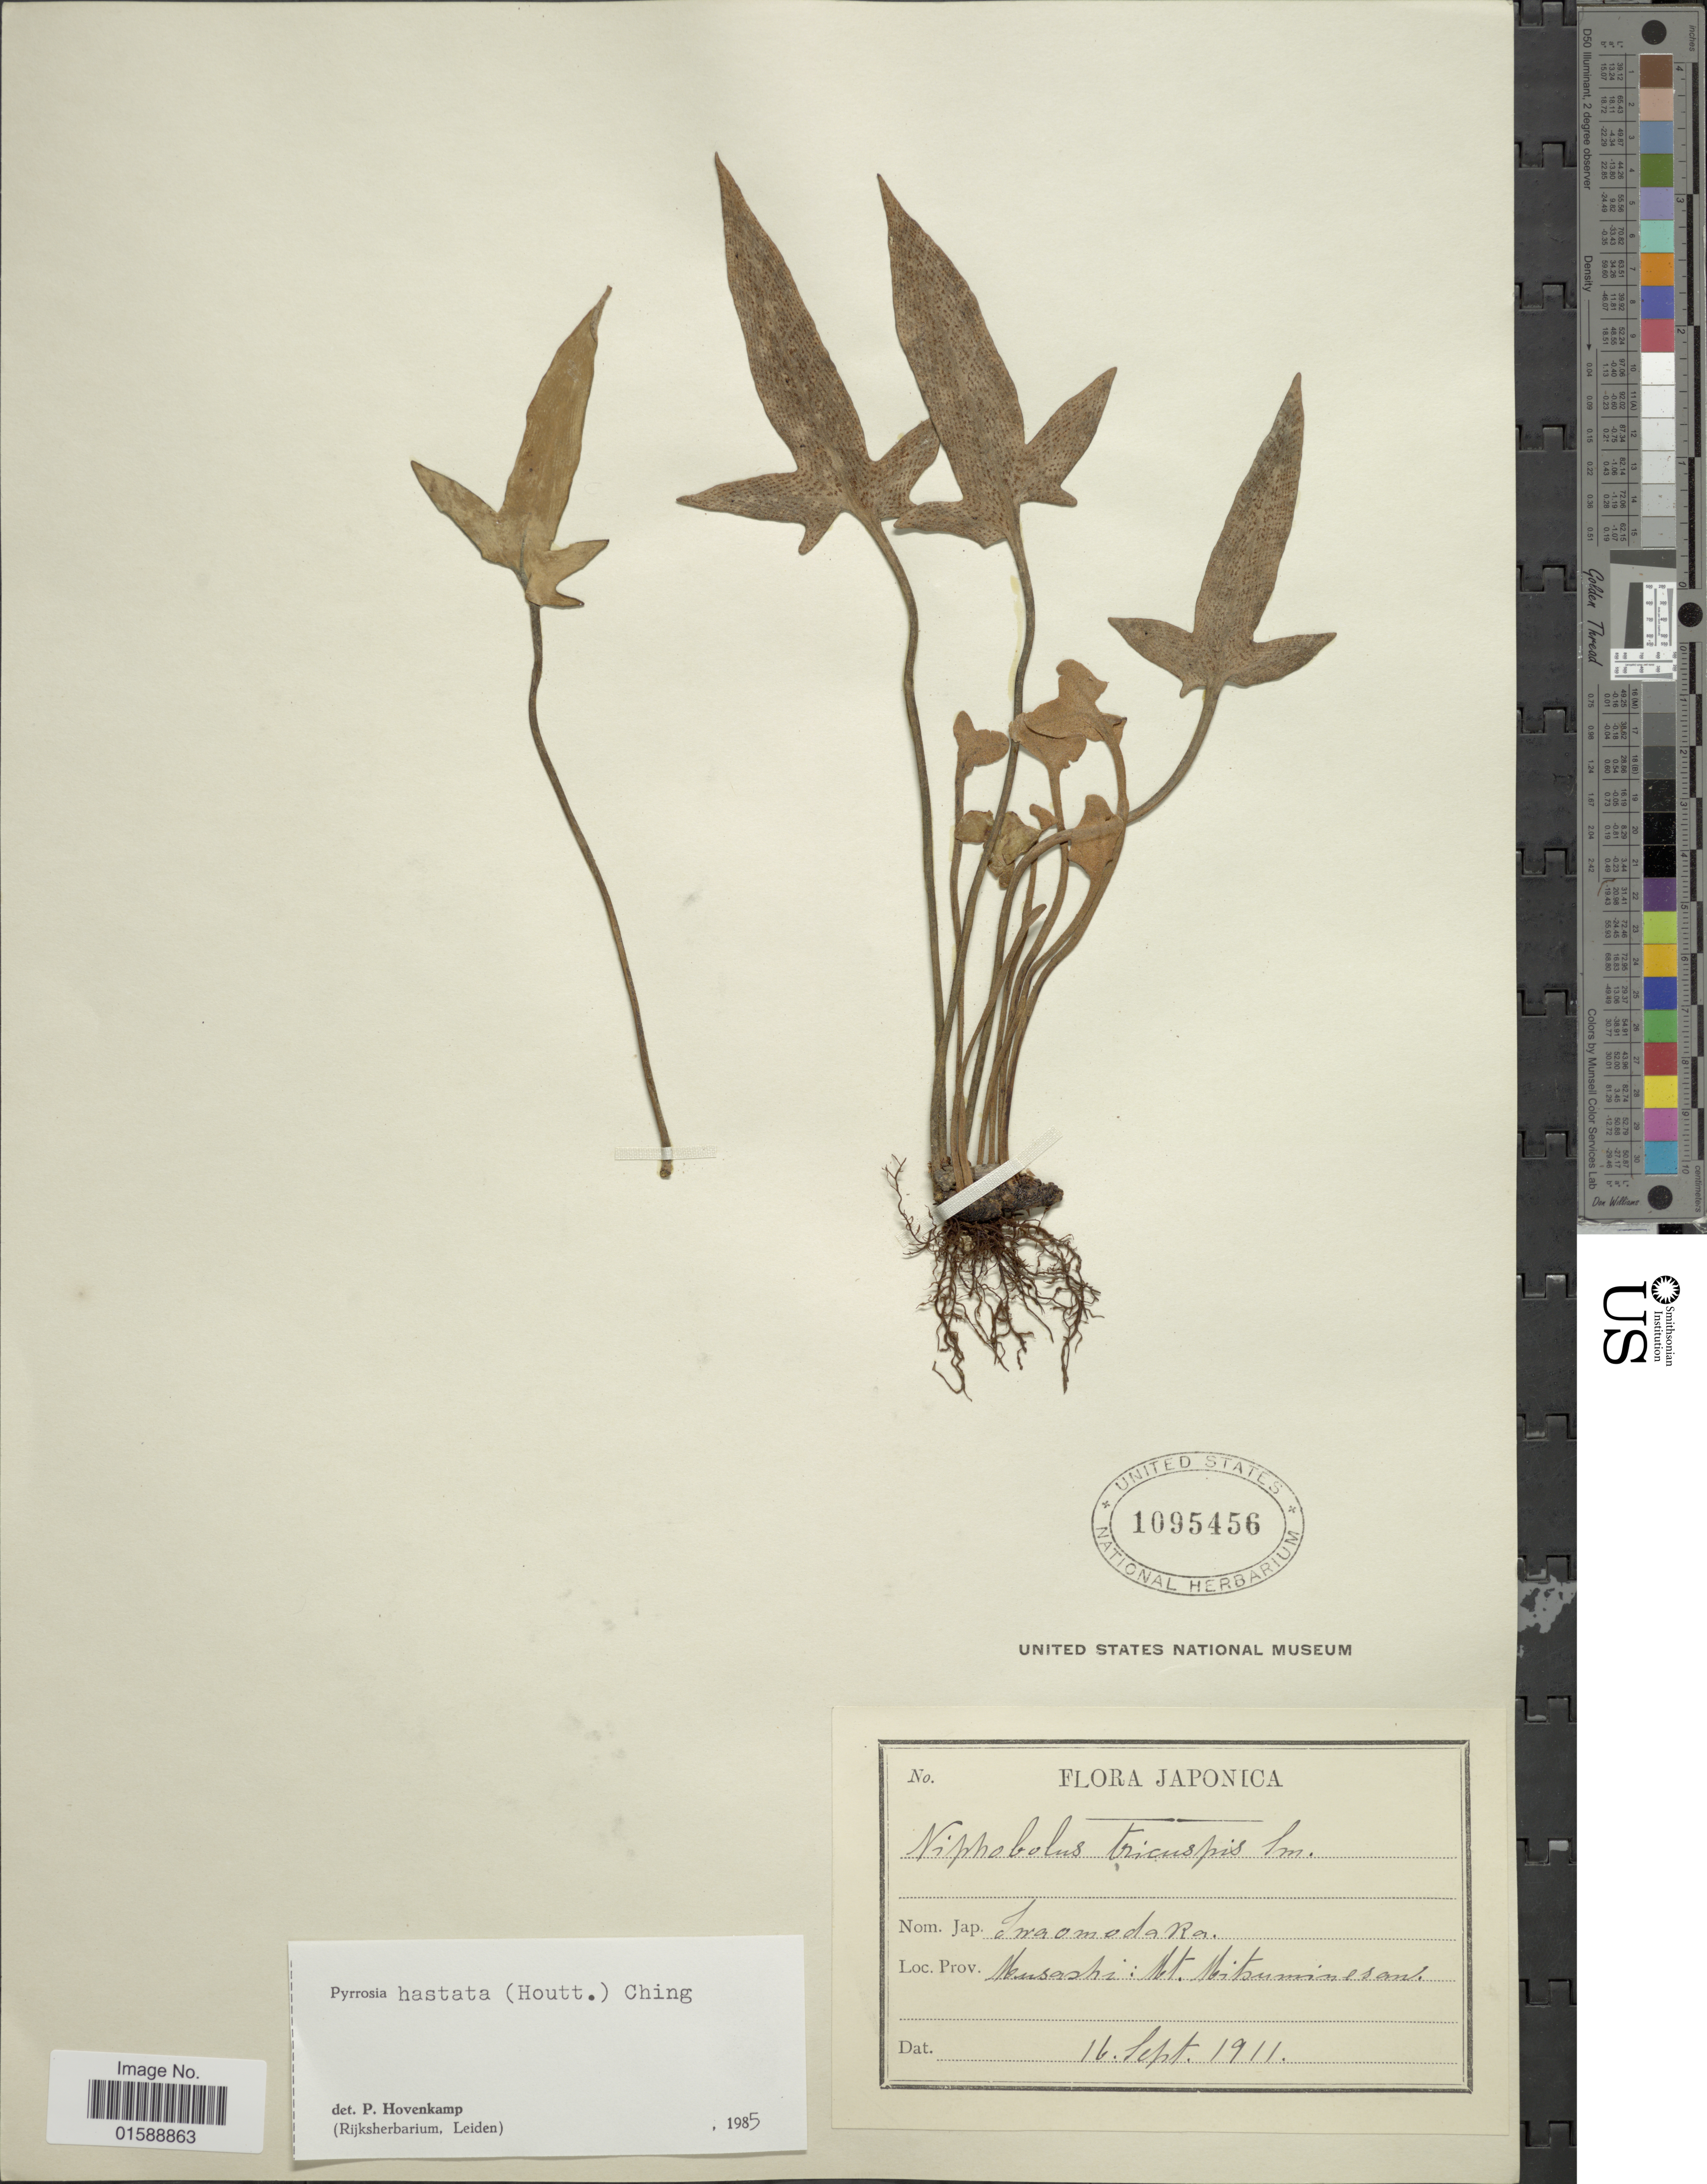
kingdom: Plantae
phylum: Tracheophyta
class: Polypodiopsida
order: Polypodiales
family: Polypodiaceae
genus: Pyrrosia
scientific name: Pyrrosia hastata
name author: (Houtt.) Ching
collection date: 1911-09-16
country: Japan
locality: Musashi: Mt. Mitsuminesan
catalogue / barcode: US 1095456